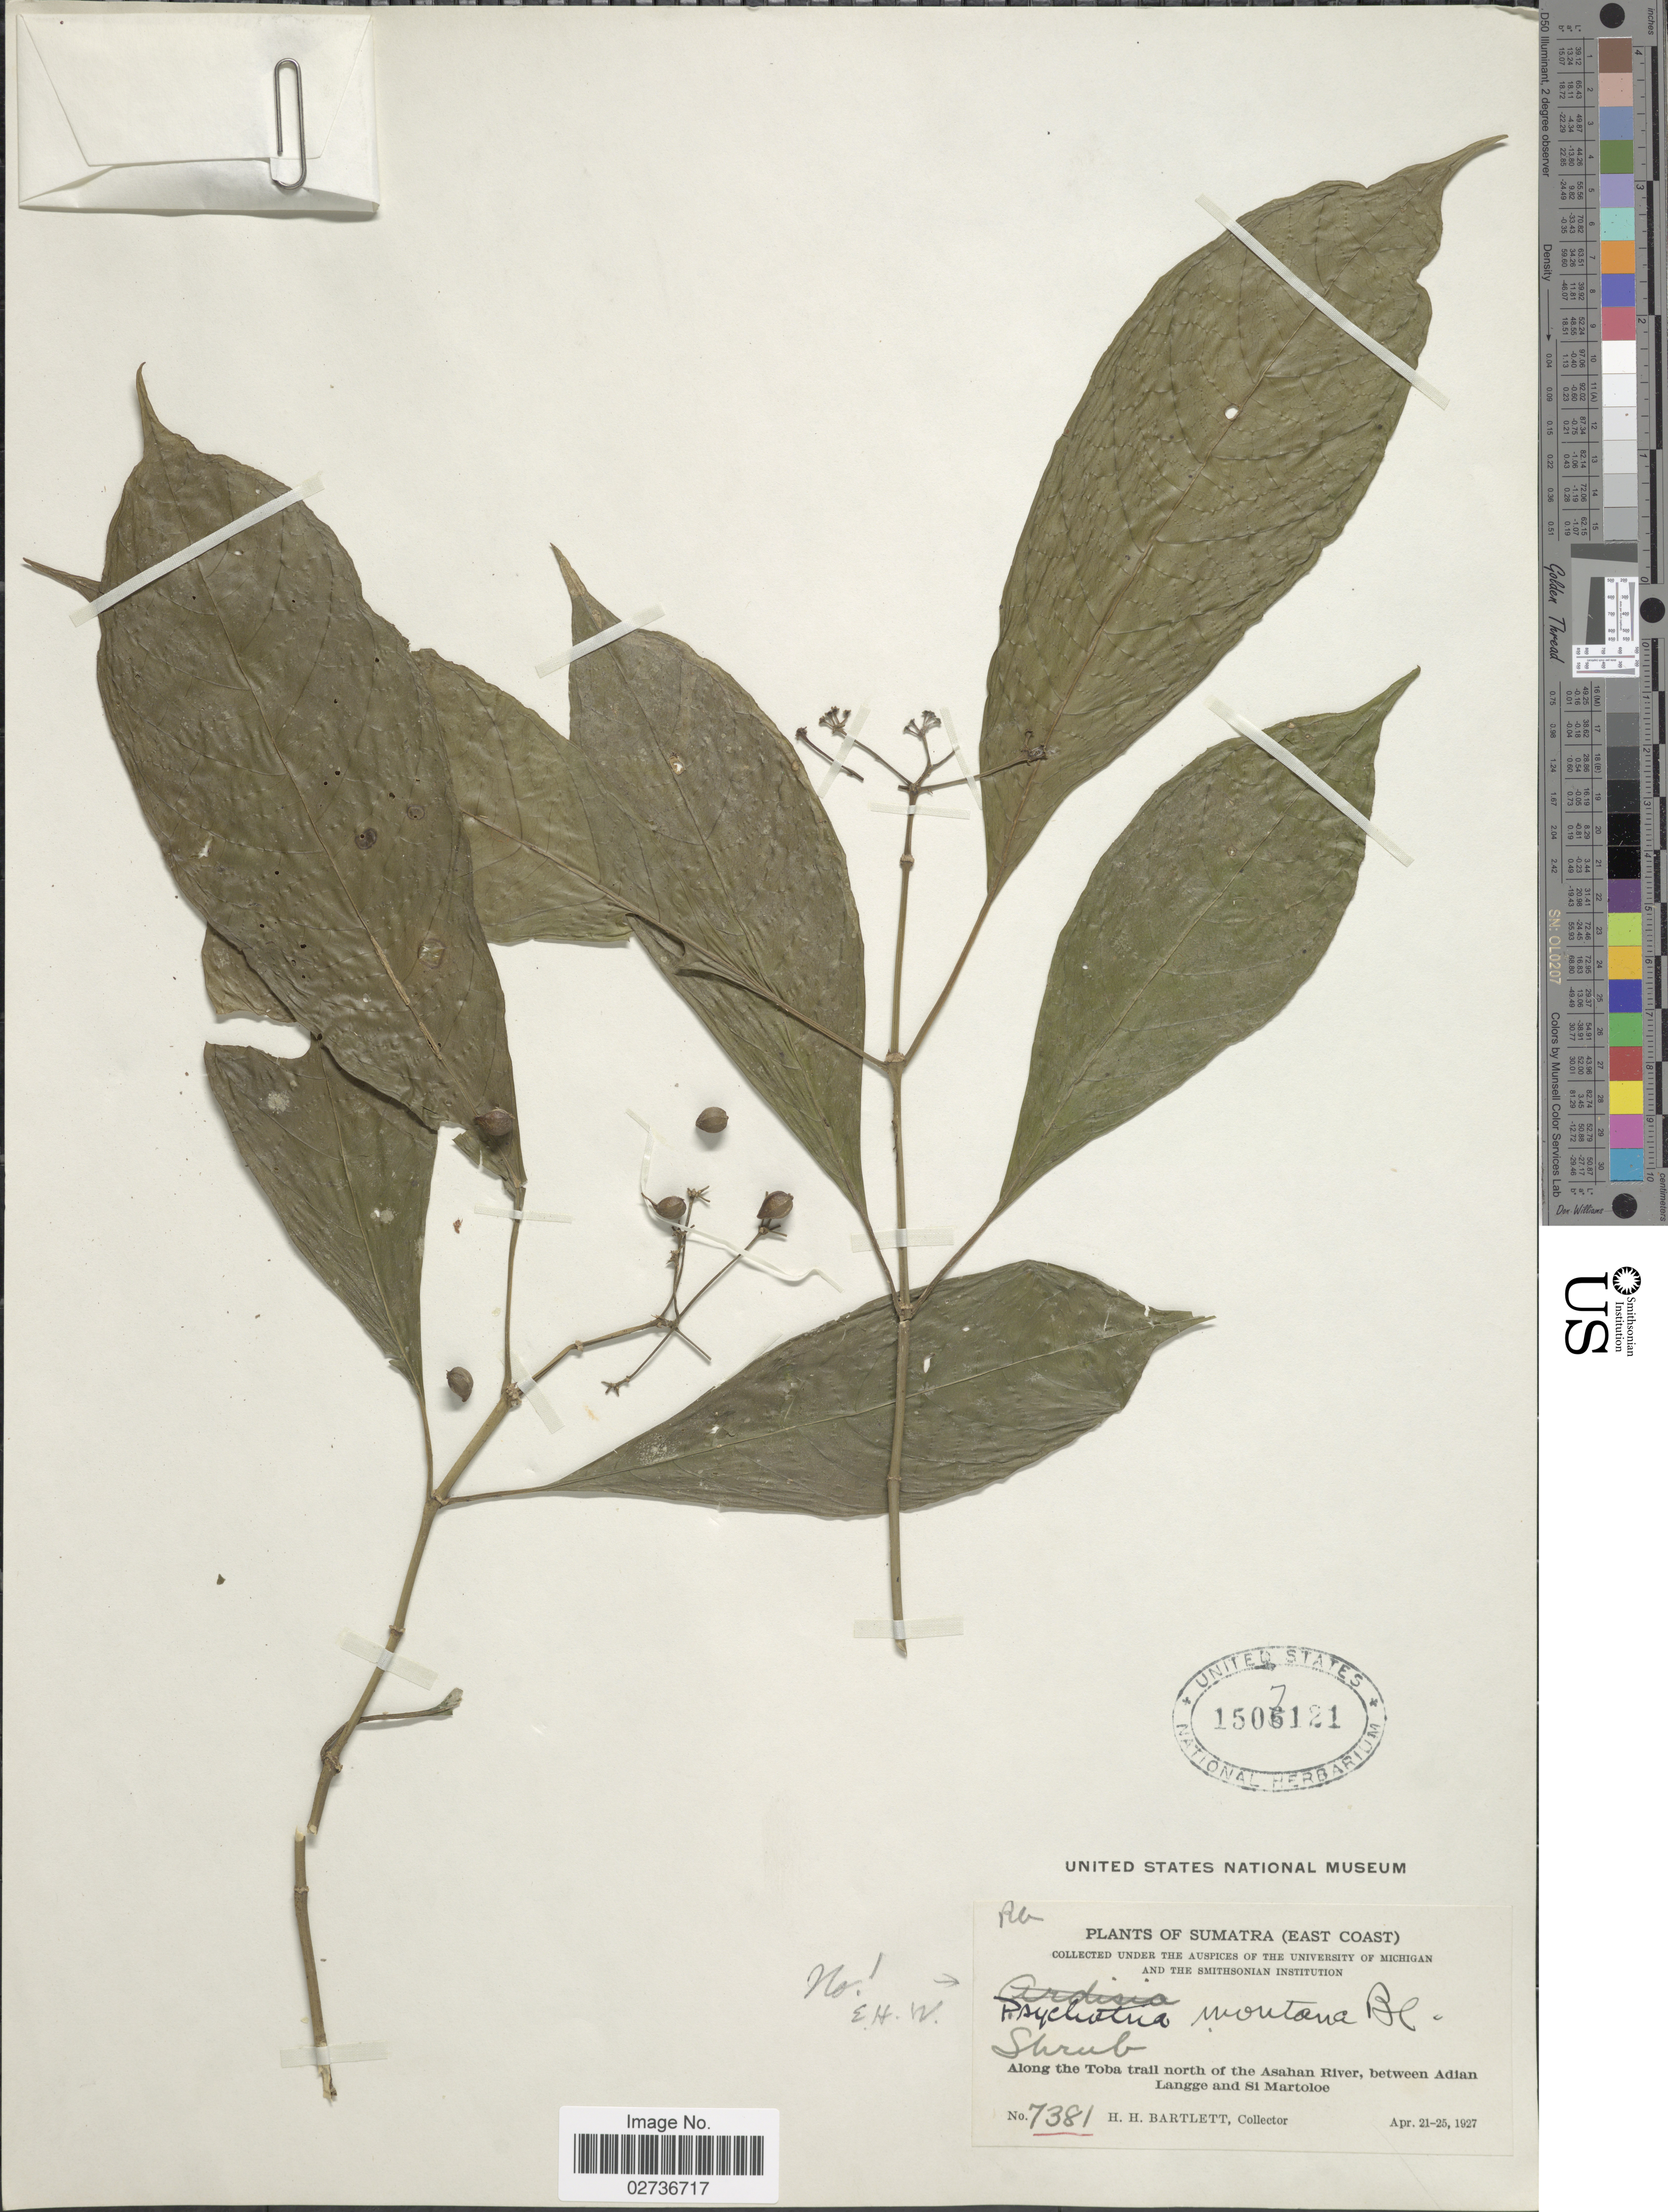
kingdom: Plantae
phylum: Tracheophyta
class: Magnoliopsida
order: Gentianales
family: Rubiaceae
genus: Psychotria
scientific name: Psychotria montana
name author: Blume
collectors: H. H. Bartlett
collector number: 7381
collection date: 1927-04-21/1927-04-25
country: Indonesia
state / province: Sumatra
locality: Sumatra (East Coast). Along the Toba trail north of the Asahan River, between Adian Langge and Si Martoloe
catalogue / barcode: US 1507121